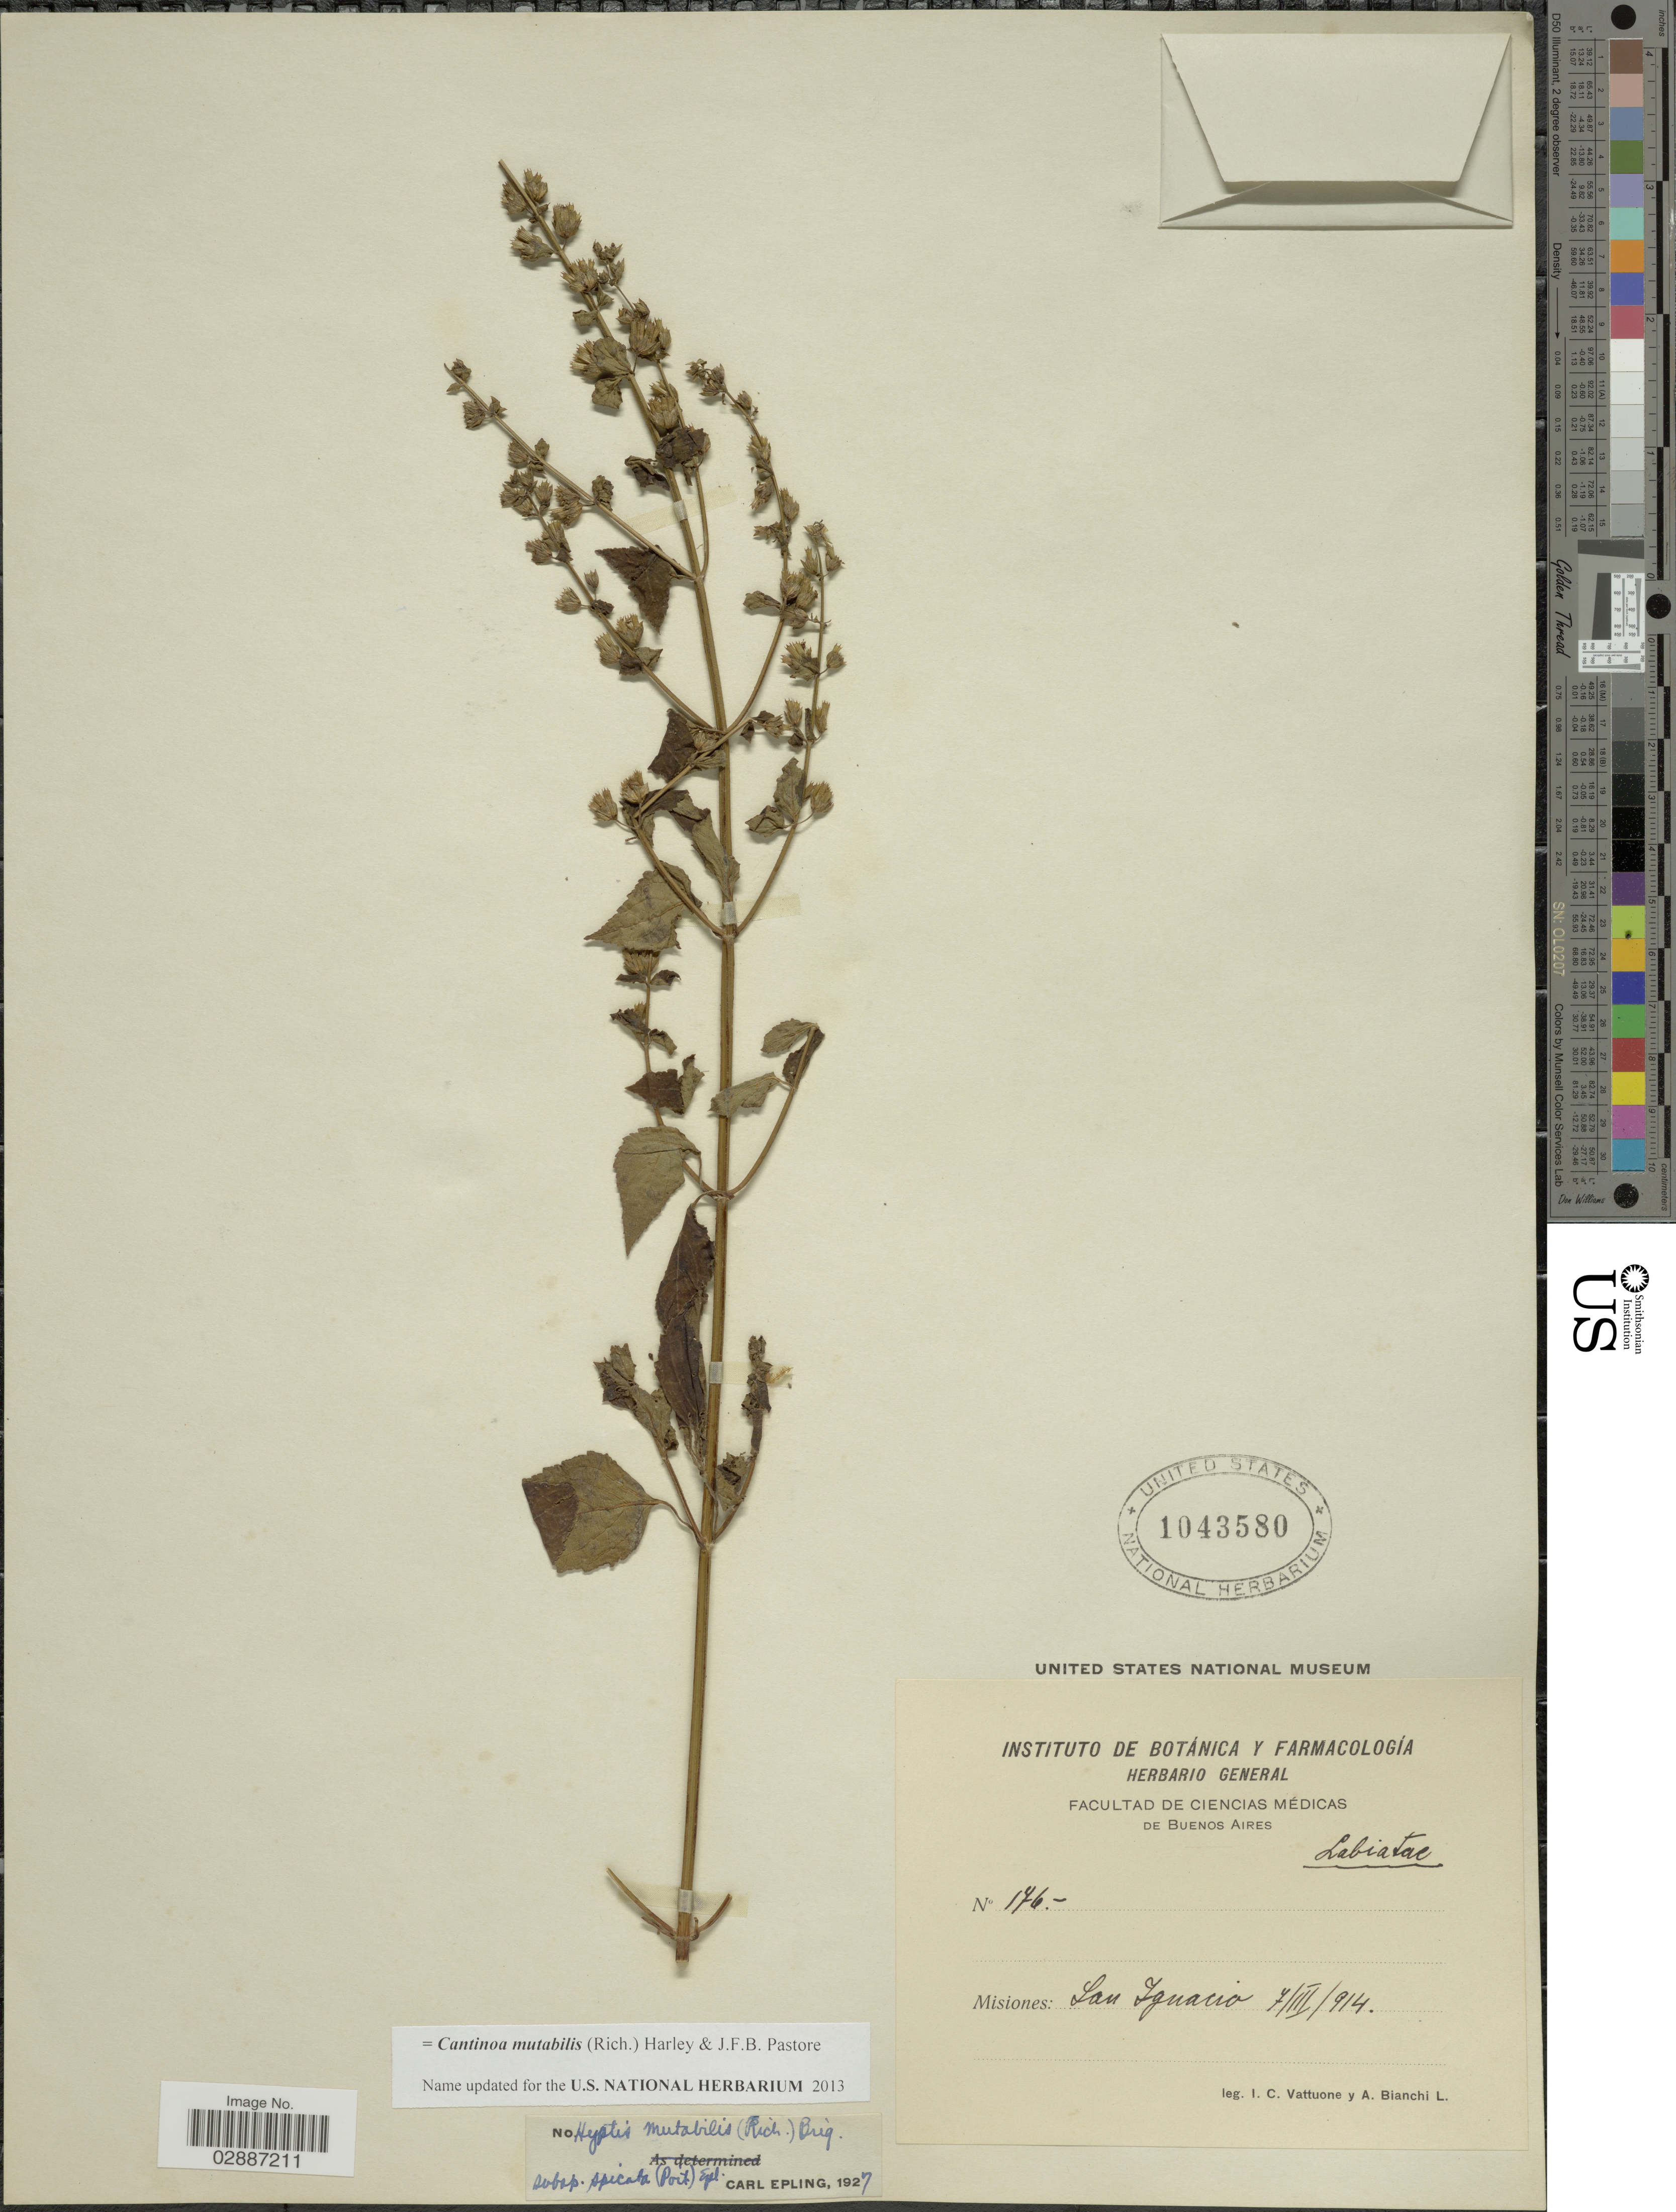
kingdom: Plantae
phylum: Tracheophyta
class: Magnoliopsida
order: Lamiales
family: Lamiaceae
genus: Cantinoa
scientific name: Cantinoa mutabilis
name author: (Epling) Harley & J.F.B. Pastore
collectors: I. Vattuone & A. Bianchi L.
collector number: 176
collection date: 1914-03-07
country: Argentina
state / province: Misiones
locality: San Ignacio.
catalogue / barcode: US 1043580